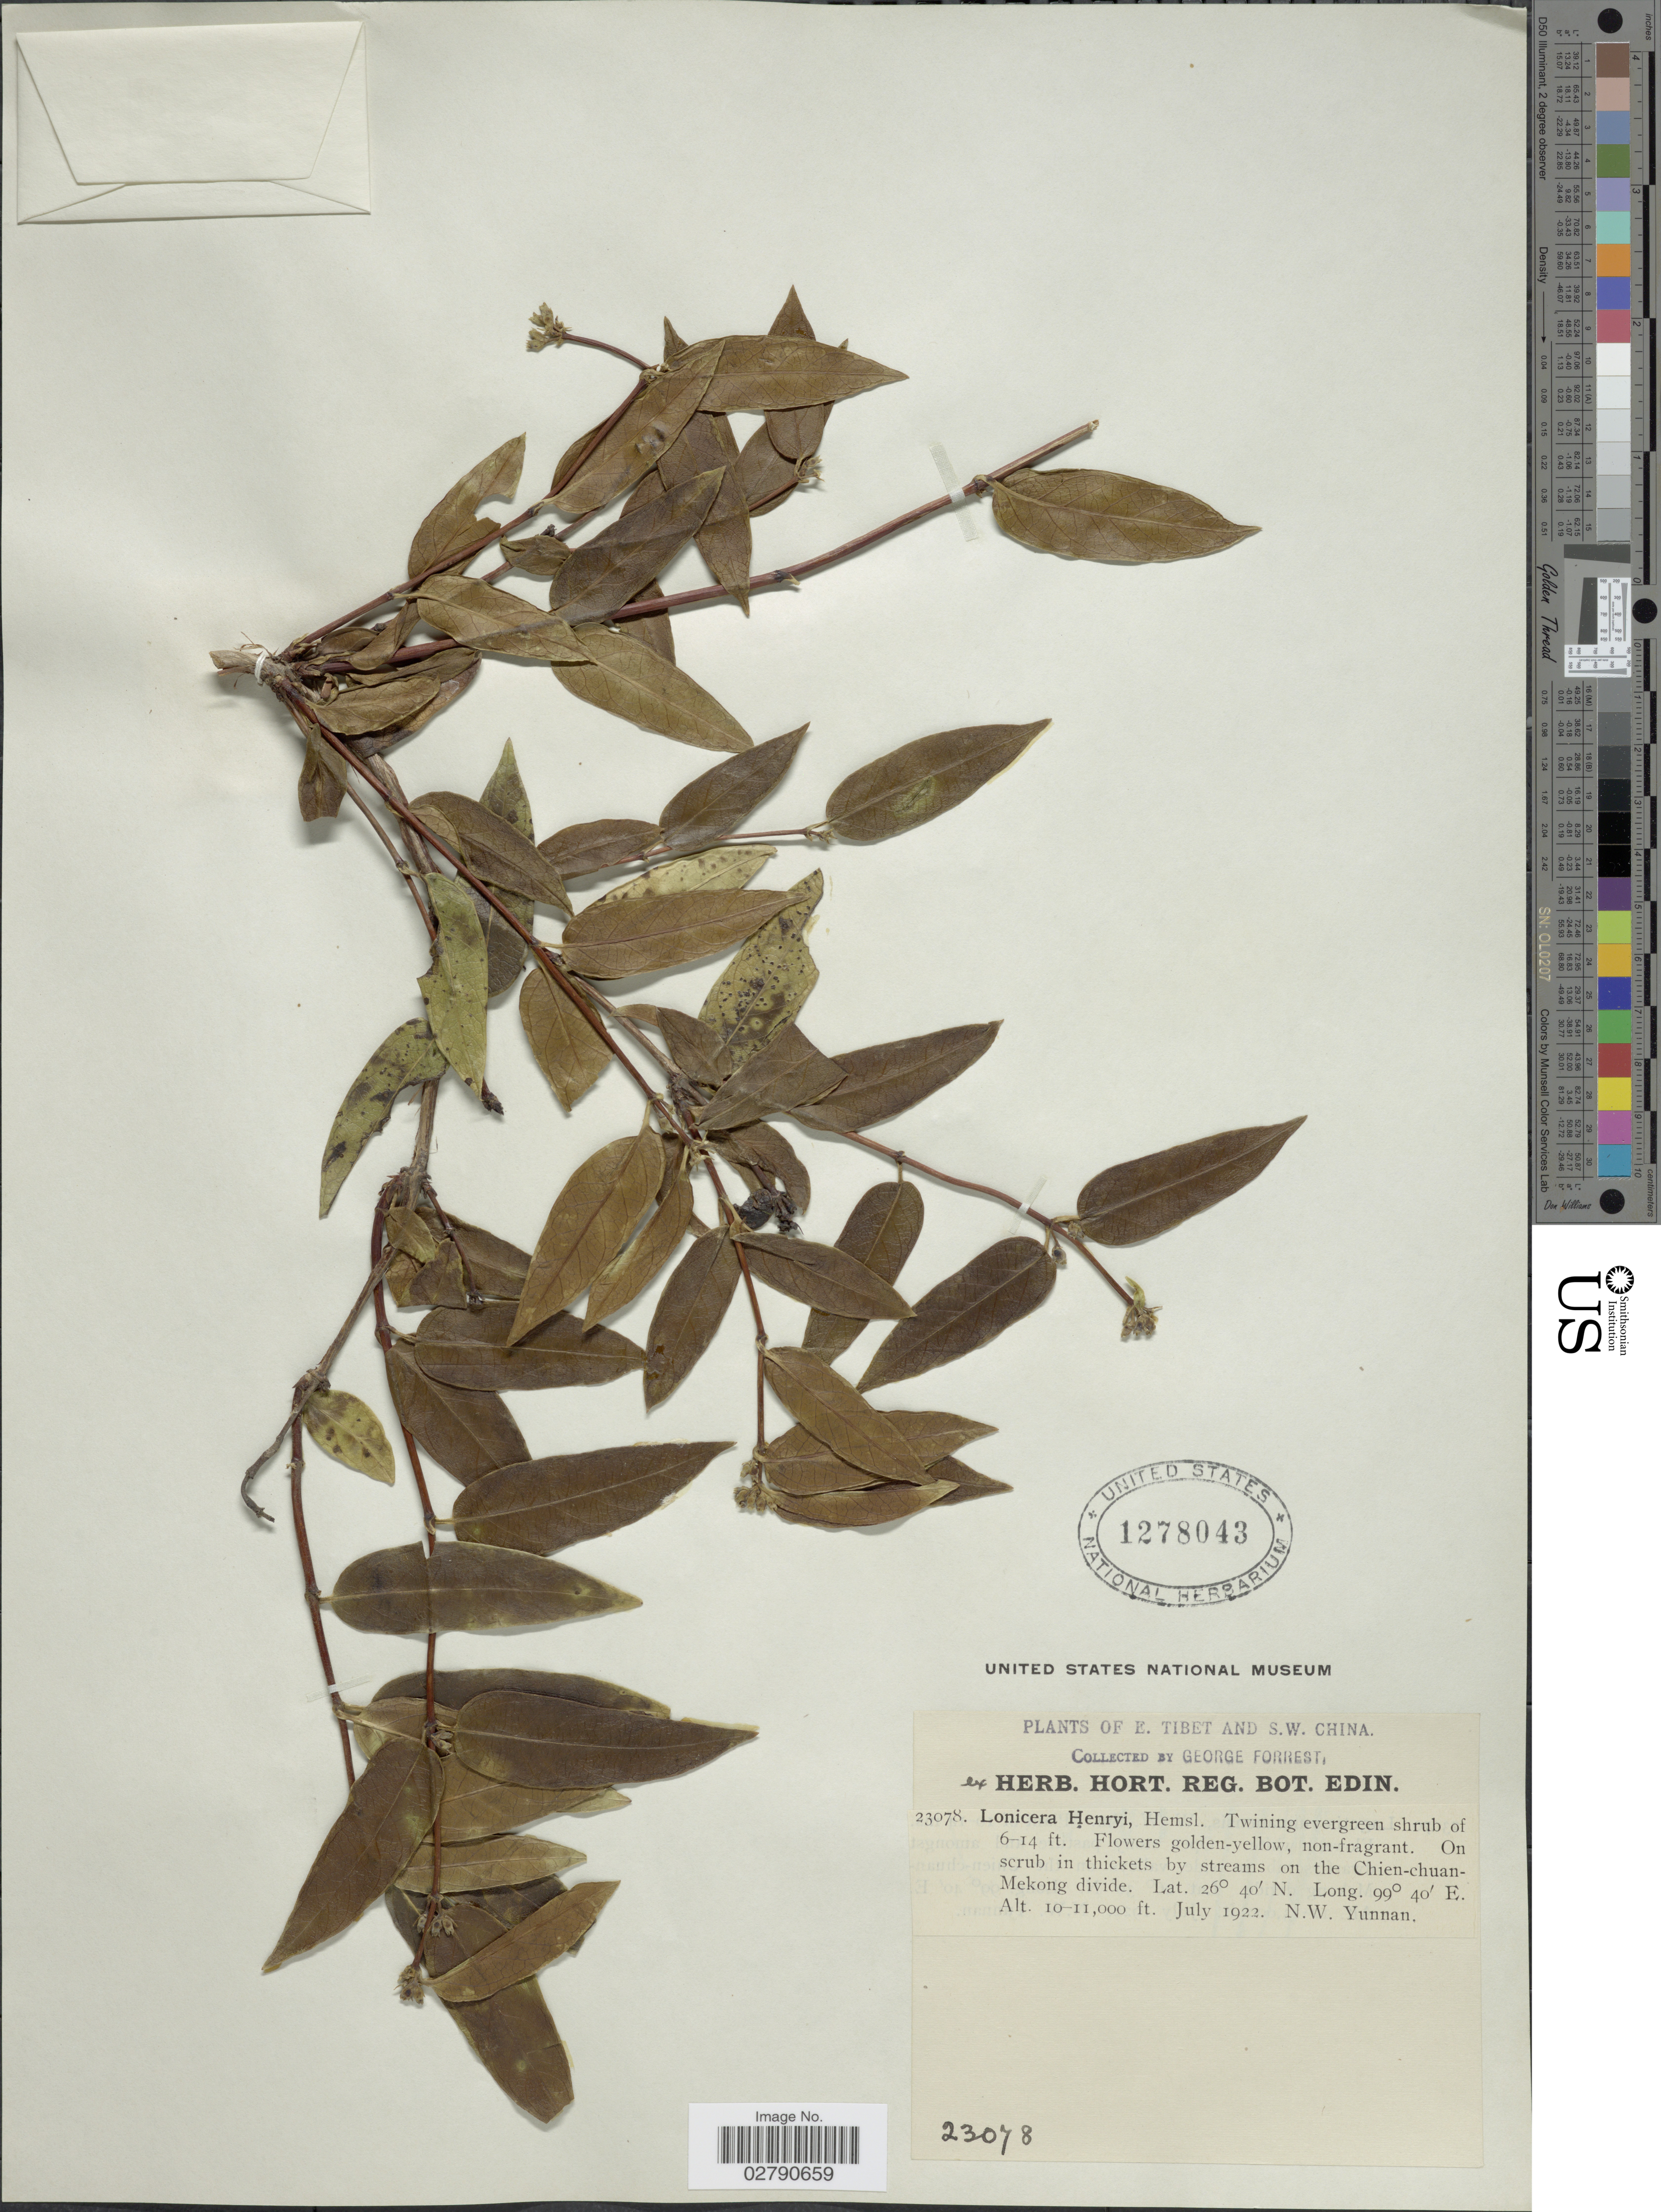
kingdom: Plantae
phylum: Tracheophyta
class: Magnoliopsida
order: Dipsacales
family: Caprifoliaceae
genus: Lonicera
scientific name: Lonicera henryi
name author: Hemsl.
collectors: G. Forrest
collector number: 23078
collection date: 1922-07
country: China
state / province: Yunnan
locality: E. Tibet and S.W. China. On scrub in thickets by streams on the Chien-chuan-Mekong divide. N.W. Yunnan.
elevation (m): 3048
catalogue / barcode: US 1278043